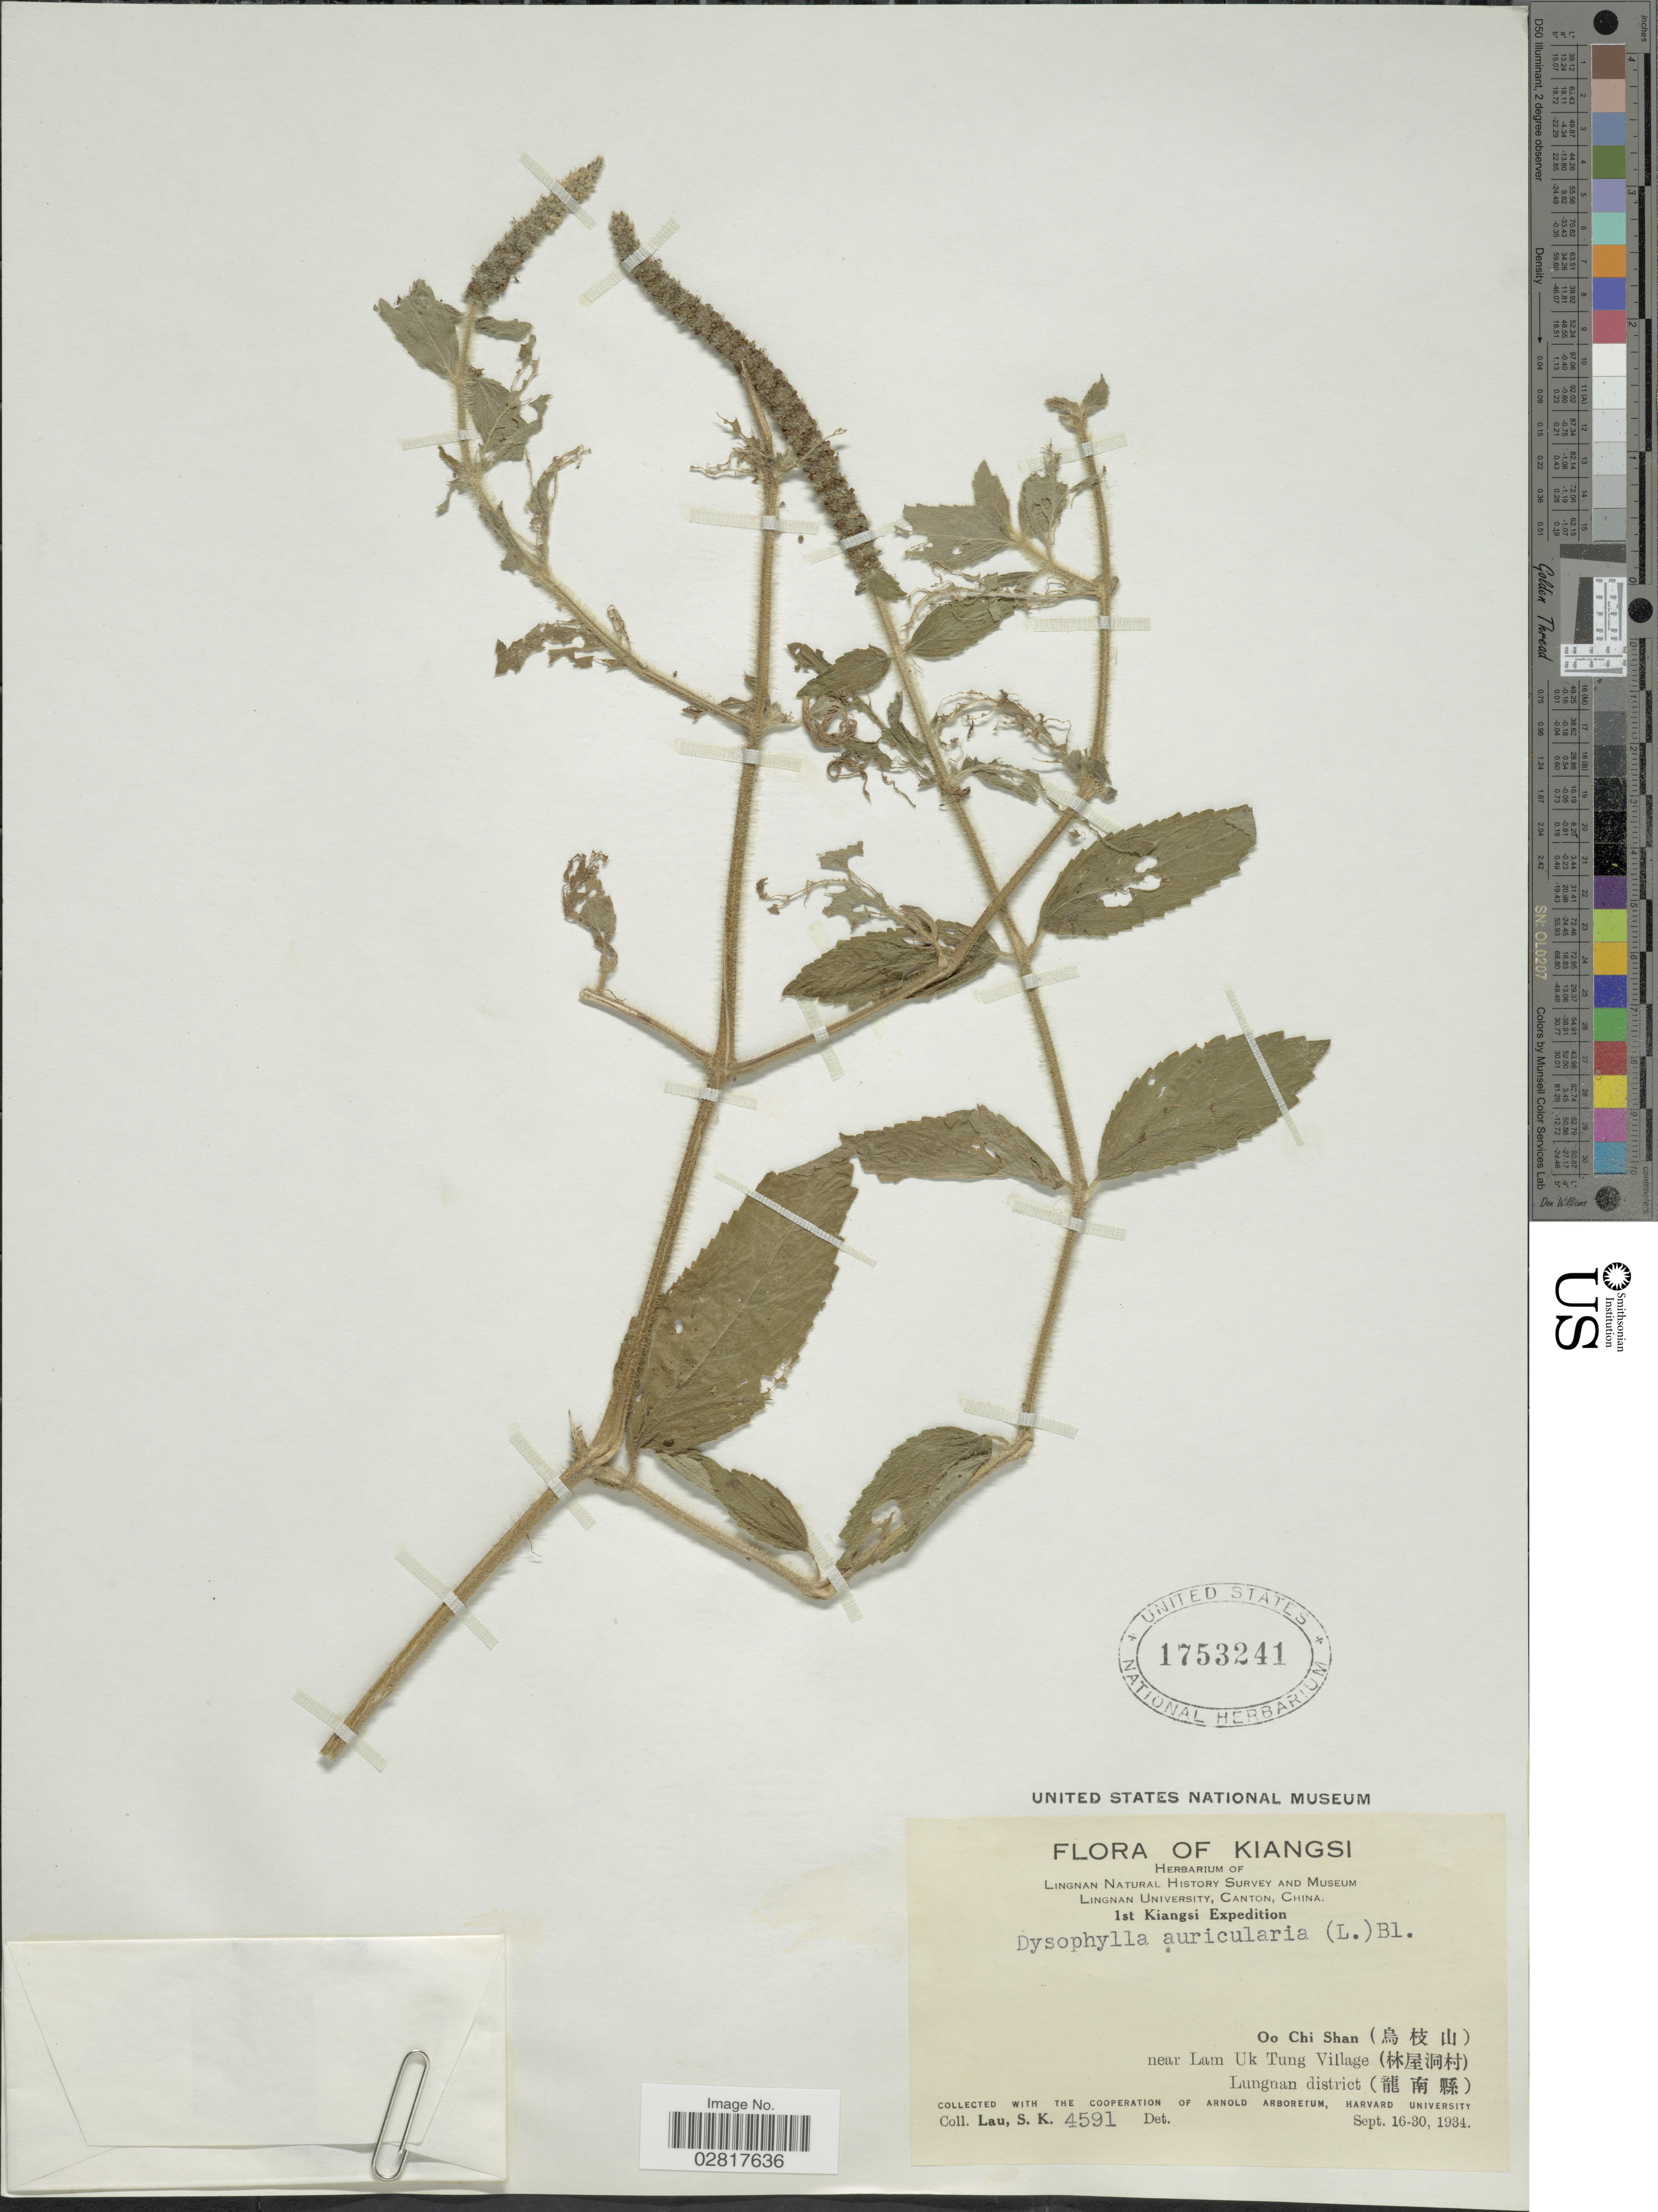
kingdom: Plantae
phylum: Tracheophyta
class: Magnoliopsida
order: Lamiales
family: Lamiaceae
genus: Pogostemon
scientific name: Pogostemon auricularius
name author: (L.) Hassk.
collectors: S. K. Lau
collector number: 4591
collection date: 1934-09-16/1934-09-30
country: China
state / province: Jiangxi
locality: Kiangsi. Oo Chi Shan near Lam Uk Tung Village, Lungnan district.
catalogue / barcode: US 1753241